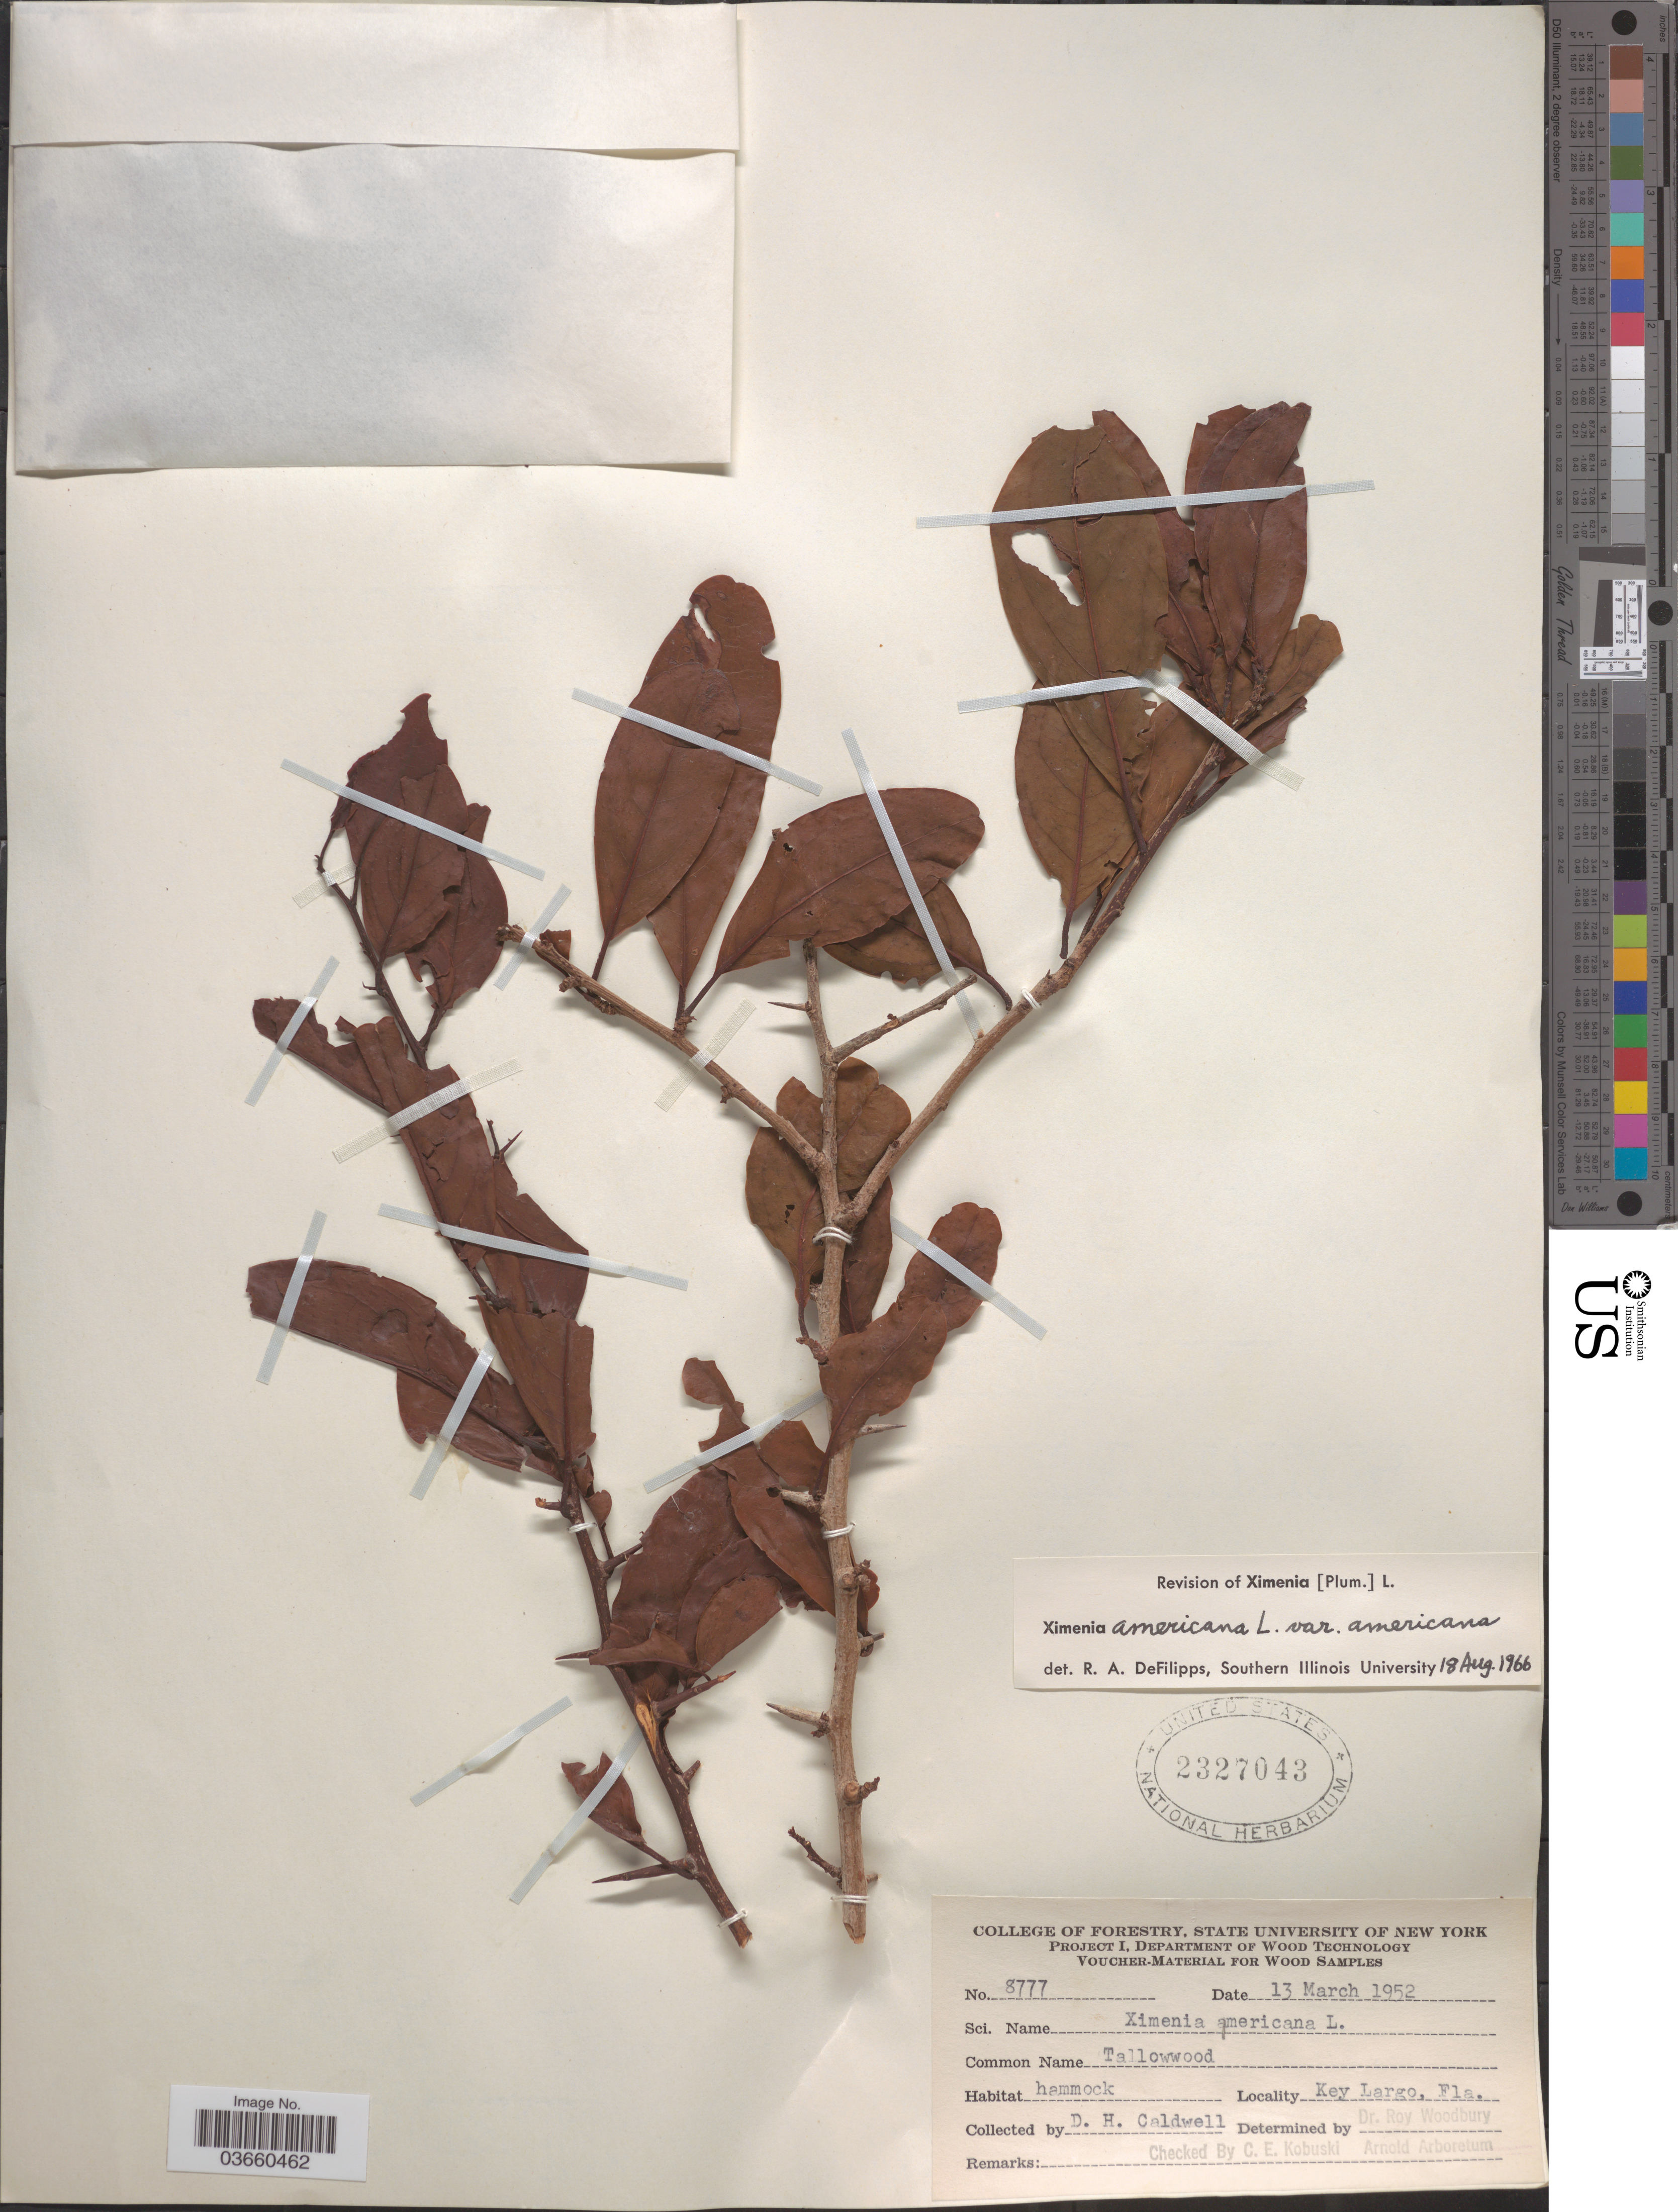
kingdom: Plantae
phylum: Tracheophyta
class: Magnoliopsida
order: Santalales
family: Ximeniaceae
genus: Ximenia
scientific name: Ximenia americana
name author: L.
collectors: D. H. Caldwell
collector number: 8777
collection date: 1952-03-13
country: United States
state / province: Florida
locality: Key Largo, Fla.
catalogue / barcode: US 2327043